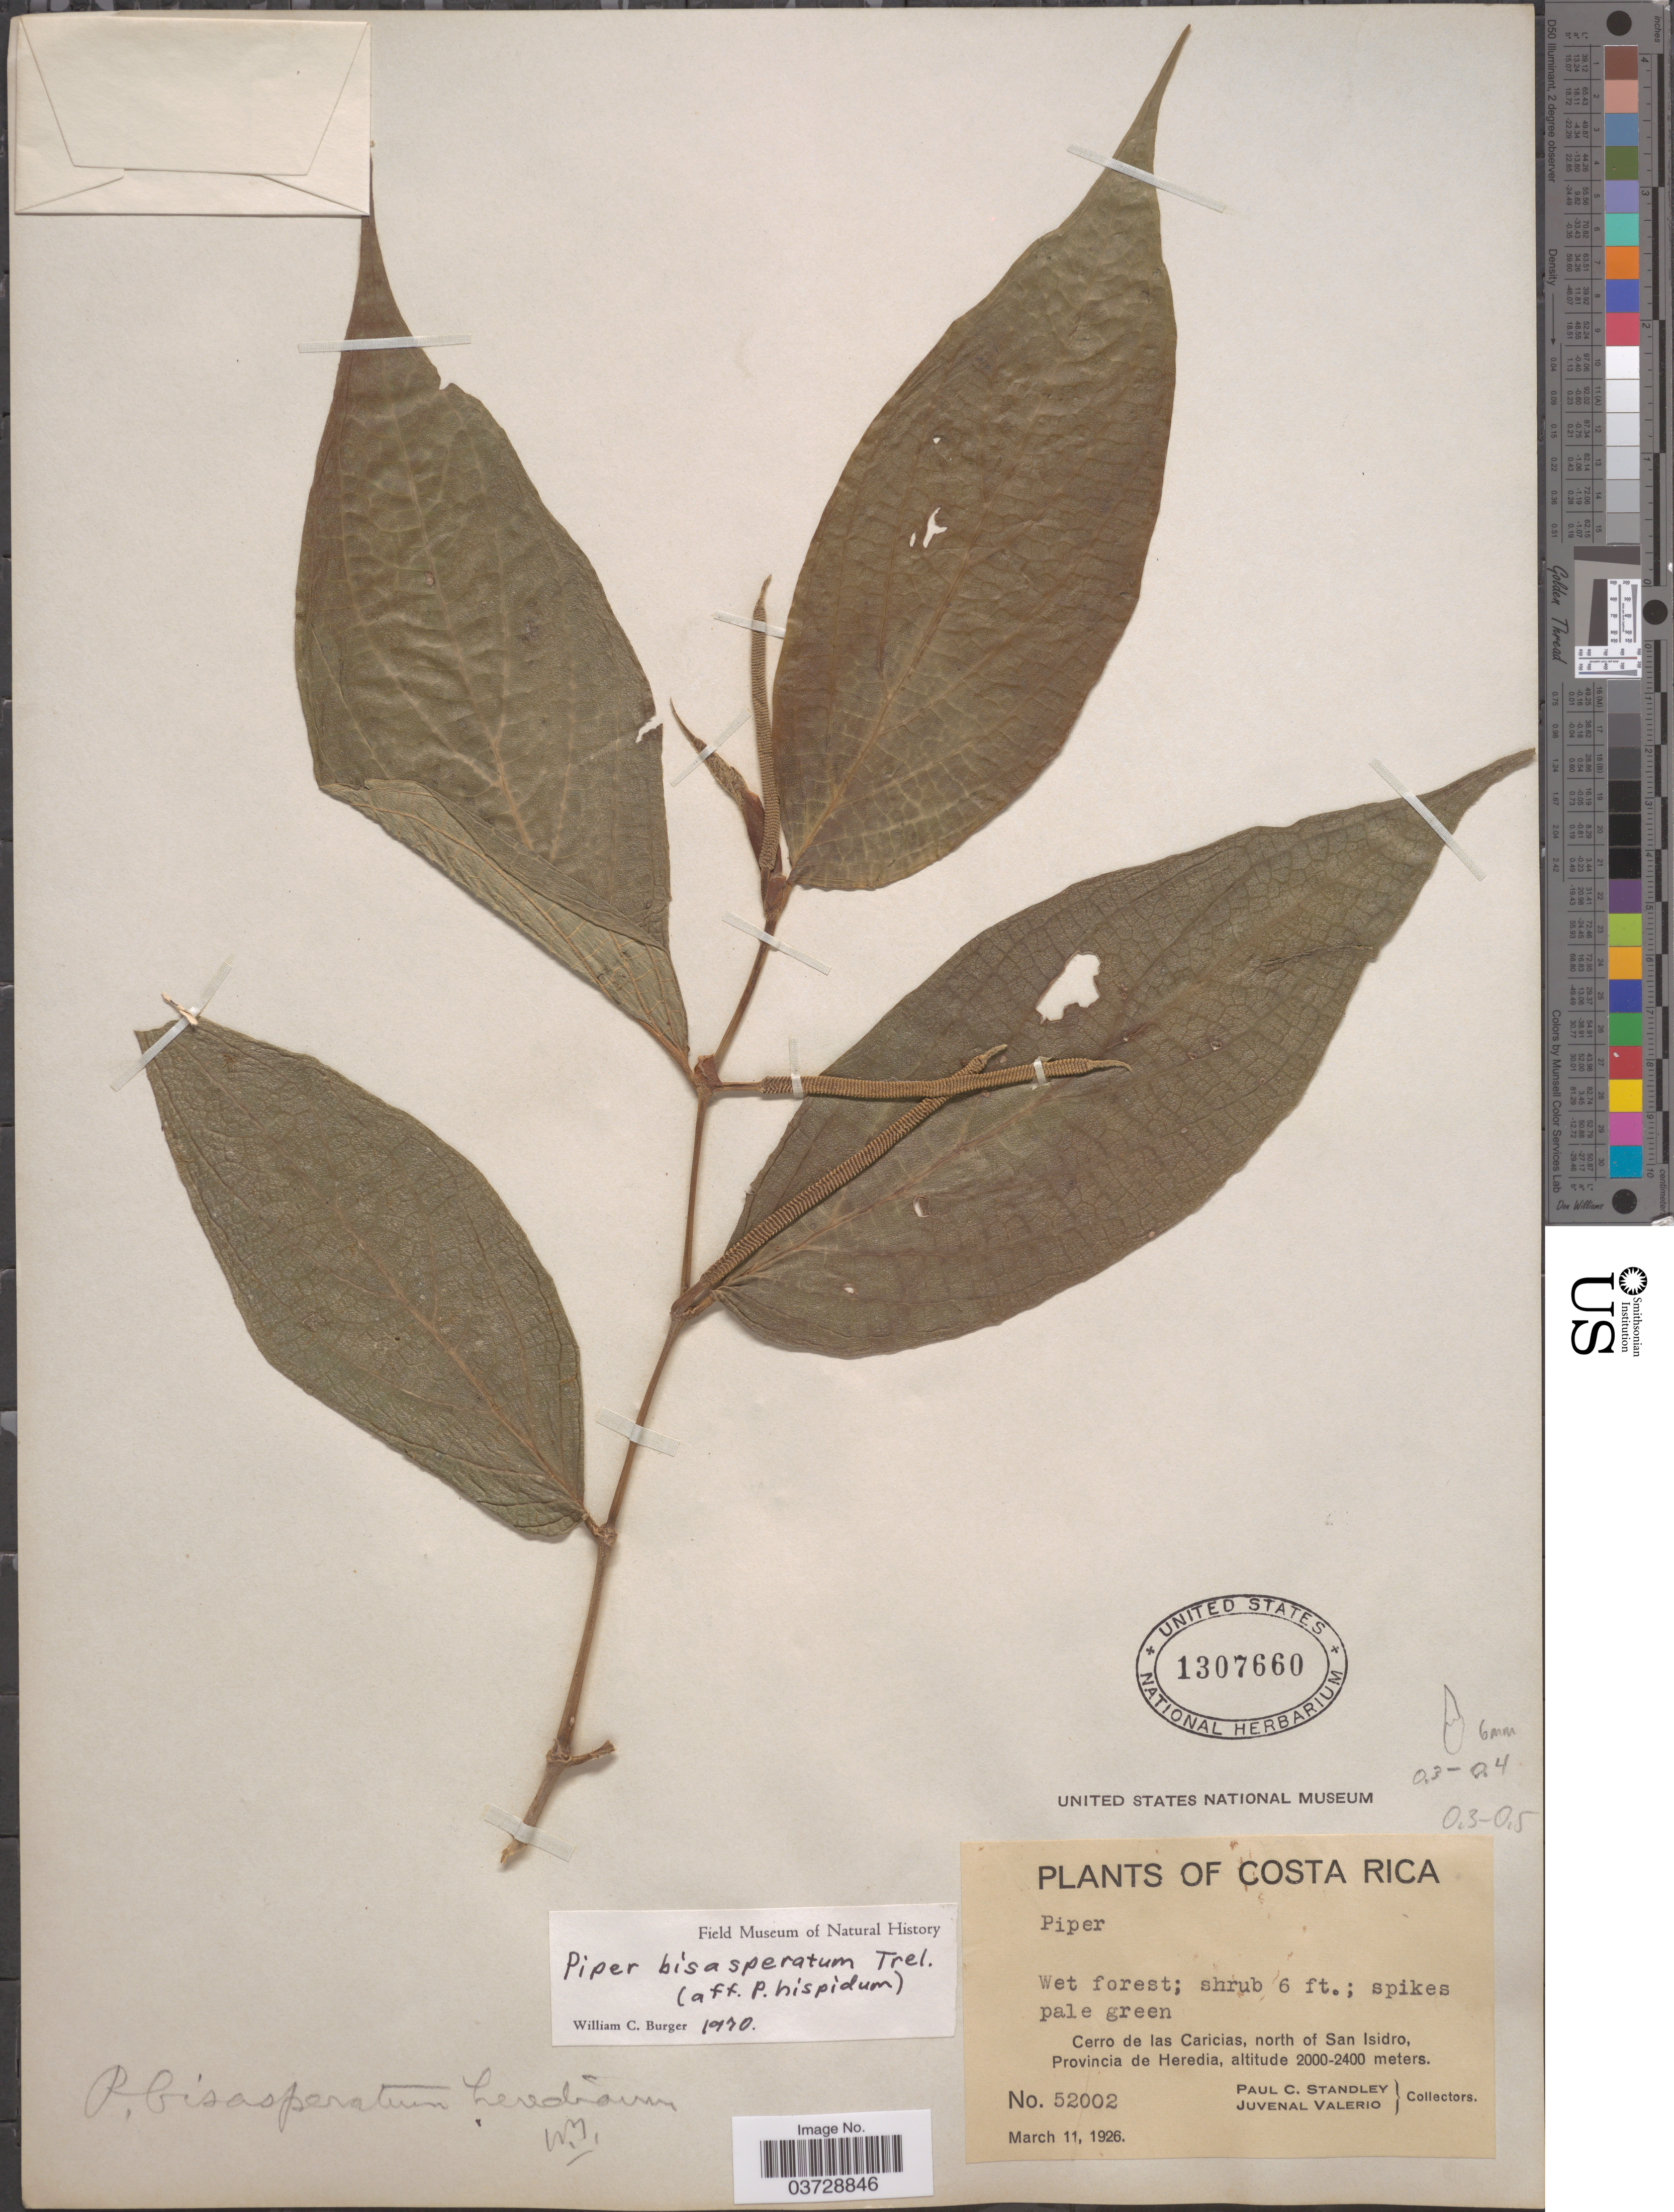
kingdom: Plantae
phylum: Tracheophyta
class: Magnoliopsida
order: Piperales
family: Piperaceae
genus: Piper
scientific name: Piper bisasperatum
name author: Trel.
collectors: P. C. Standley & J. Valerio R.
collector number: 52002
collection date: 1926-03-11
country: Costa Rica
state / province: Heredia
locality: Cerro de las Caricias, north of San Isidro.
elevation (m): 2000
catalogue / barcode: US 1307660